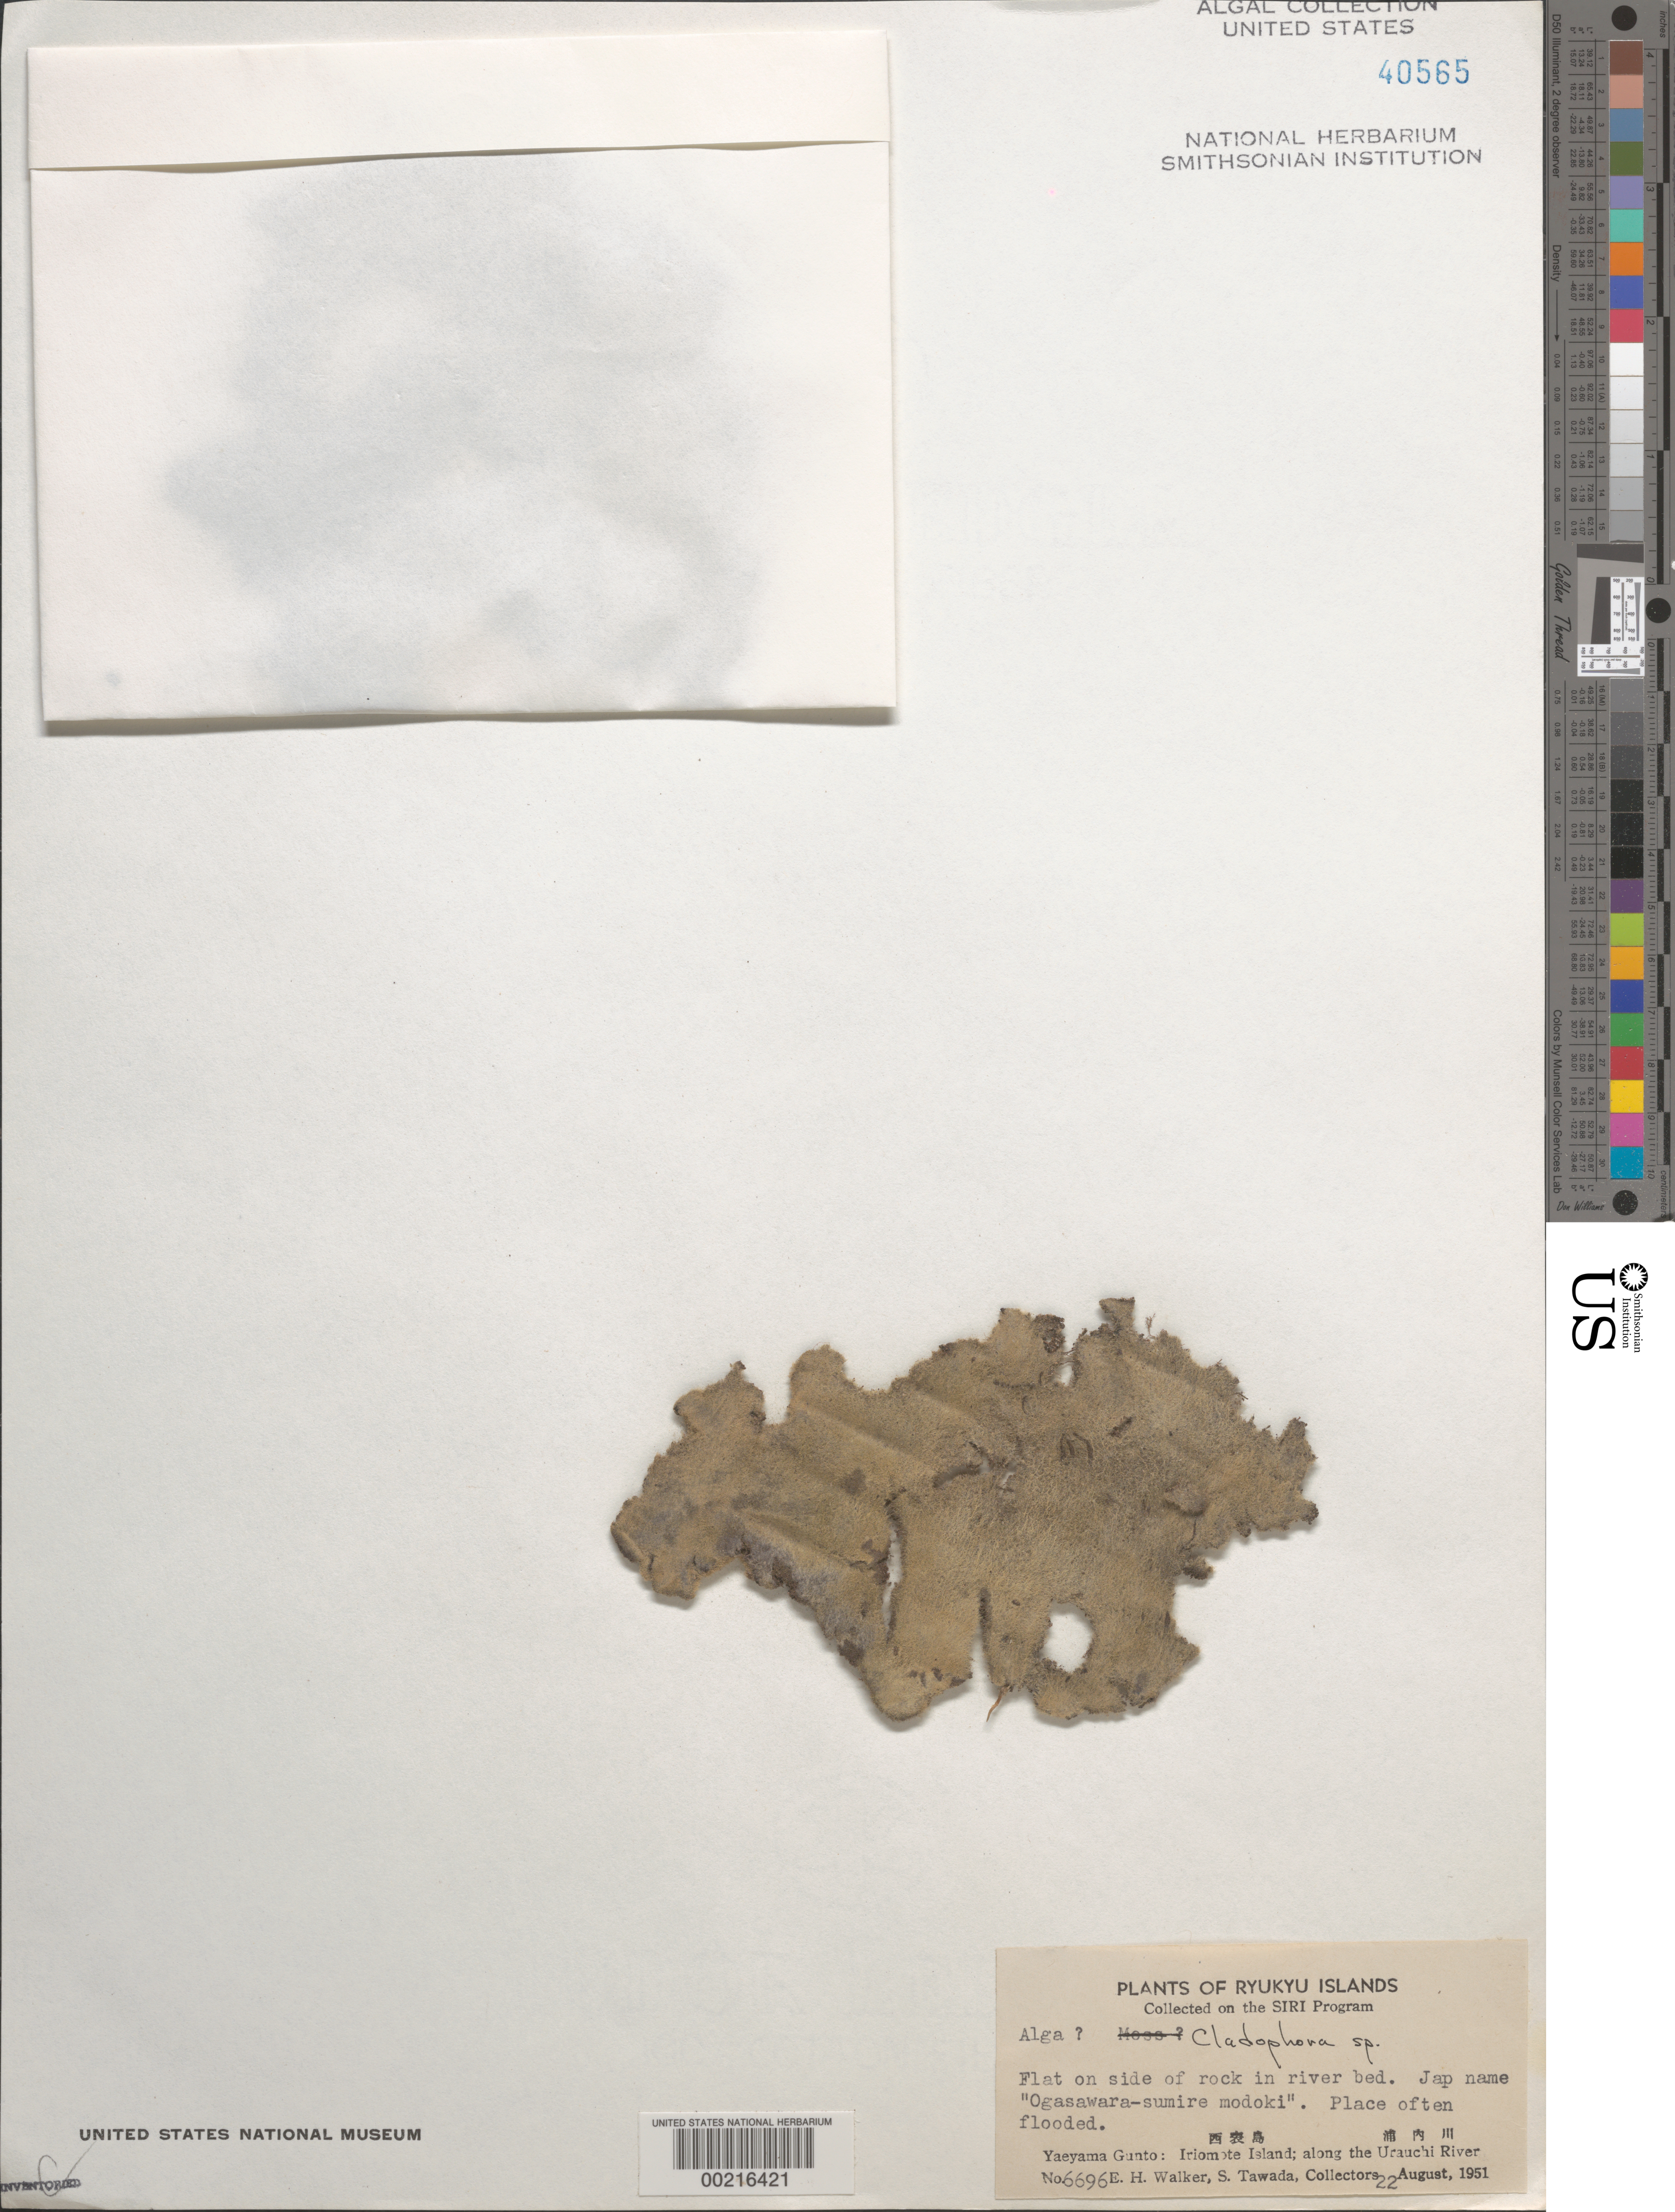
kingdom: Plantae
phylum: Chlorophyta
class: Ulvophyceae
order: Cladophorales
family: Cladophoraceae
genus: Cladophora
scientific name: Cladophora sp.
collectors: E. H. Walker & S. Tawada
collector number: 6696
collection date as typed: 22 Aug 1951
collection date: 1951-08-22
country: Japan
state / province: Okinawa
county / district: Ryukyu Shoto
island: Iriomote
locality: Urauchi River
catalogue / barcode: US 40565